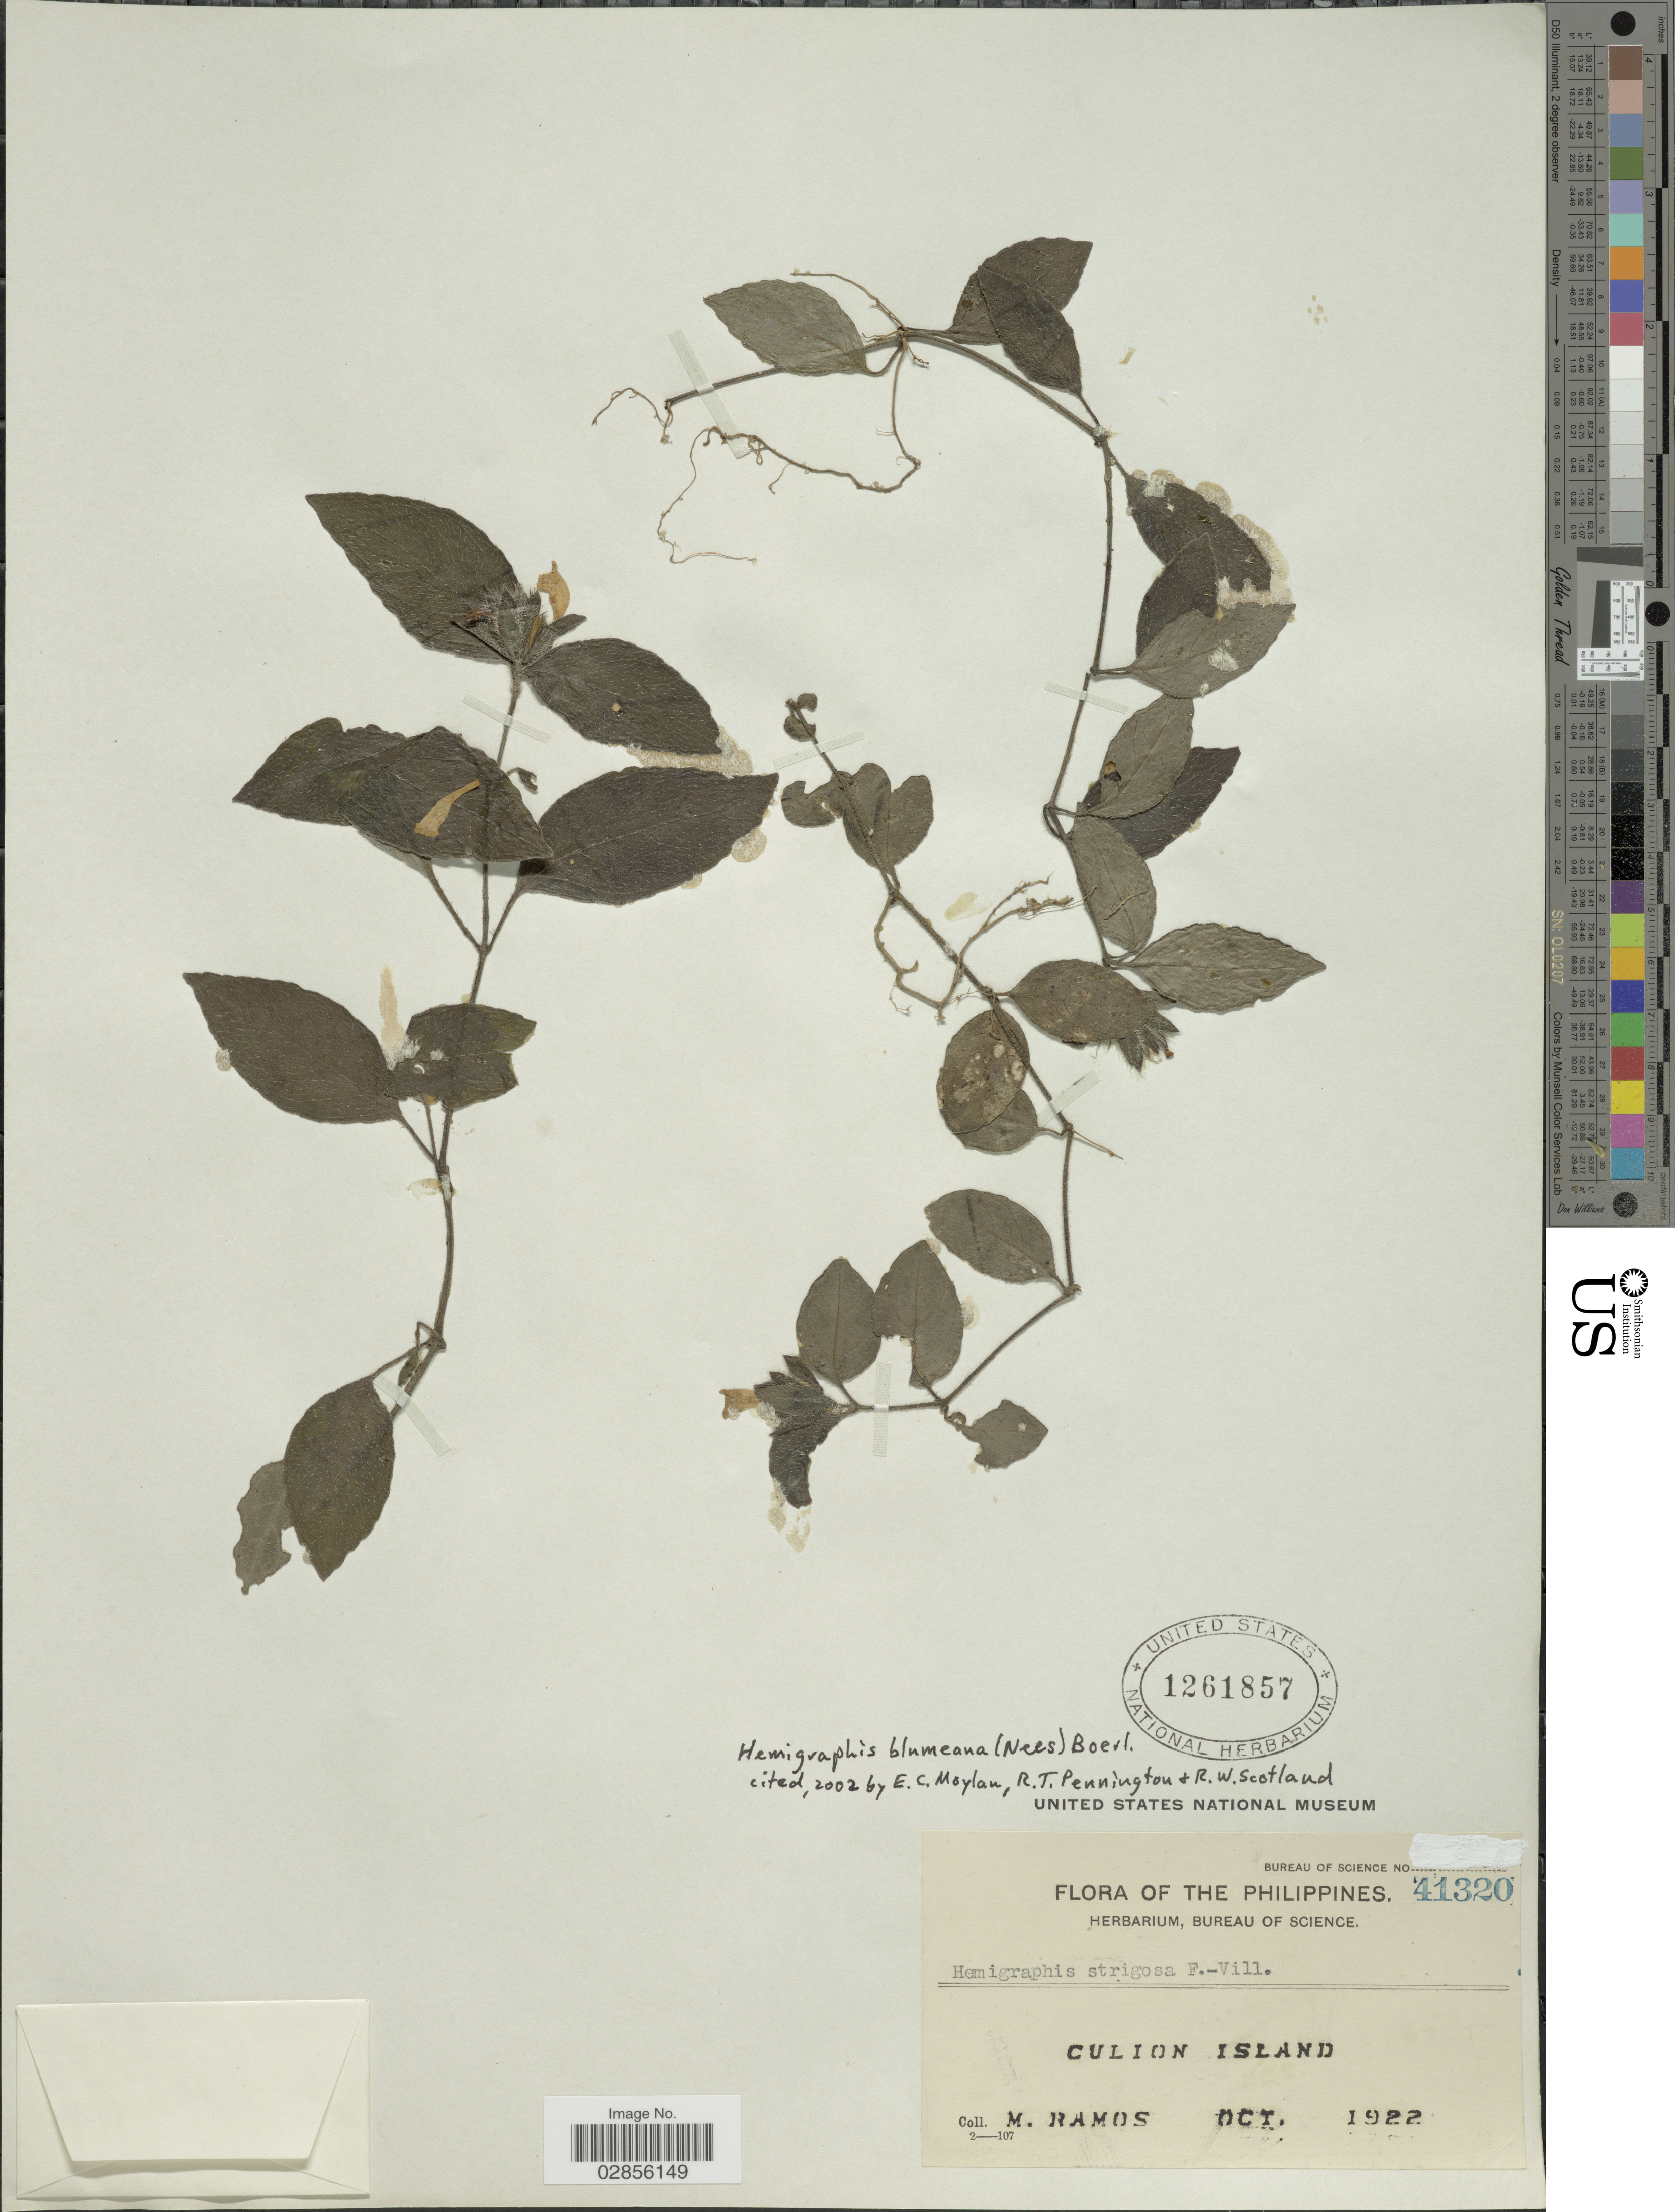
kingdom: Plantae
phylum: Tracheophyta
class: Magnoliopsida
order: Lamiales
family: Acanthaceae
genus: Hemigraphis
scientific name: Hemigraphis blumeana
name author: (Nees) Boerl.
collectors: M. Ramos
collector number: Bureau of Science 41320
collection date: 1922-10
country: Philippines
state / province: Mimaropa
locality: Culion Island.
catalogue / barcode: US 1261857